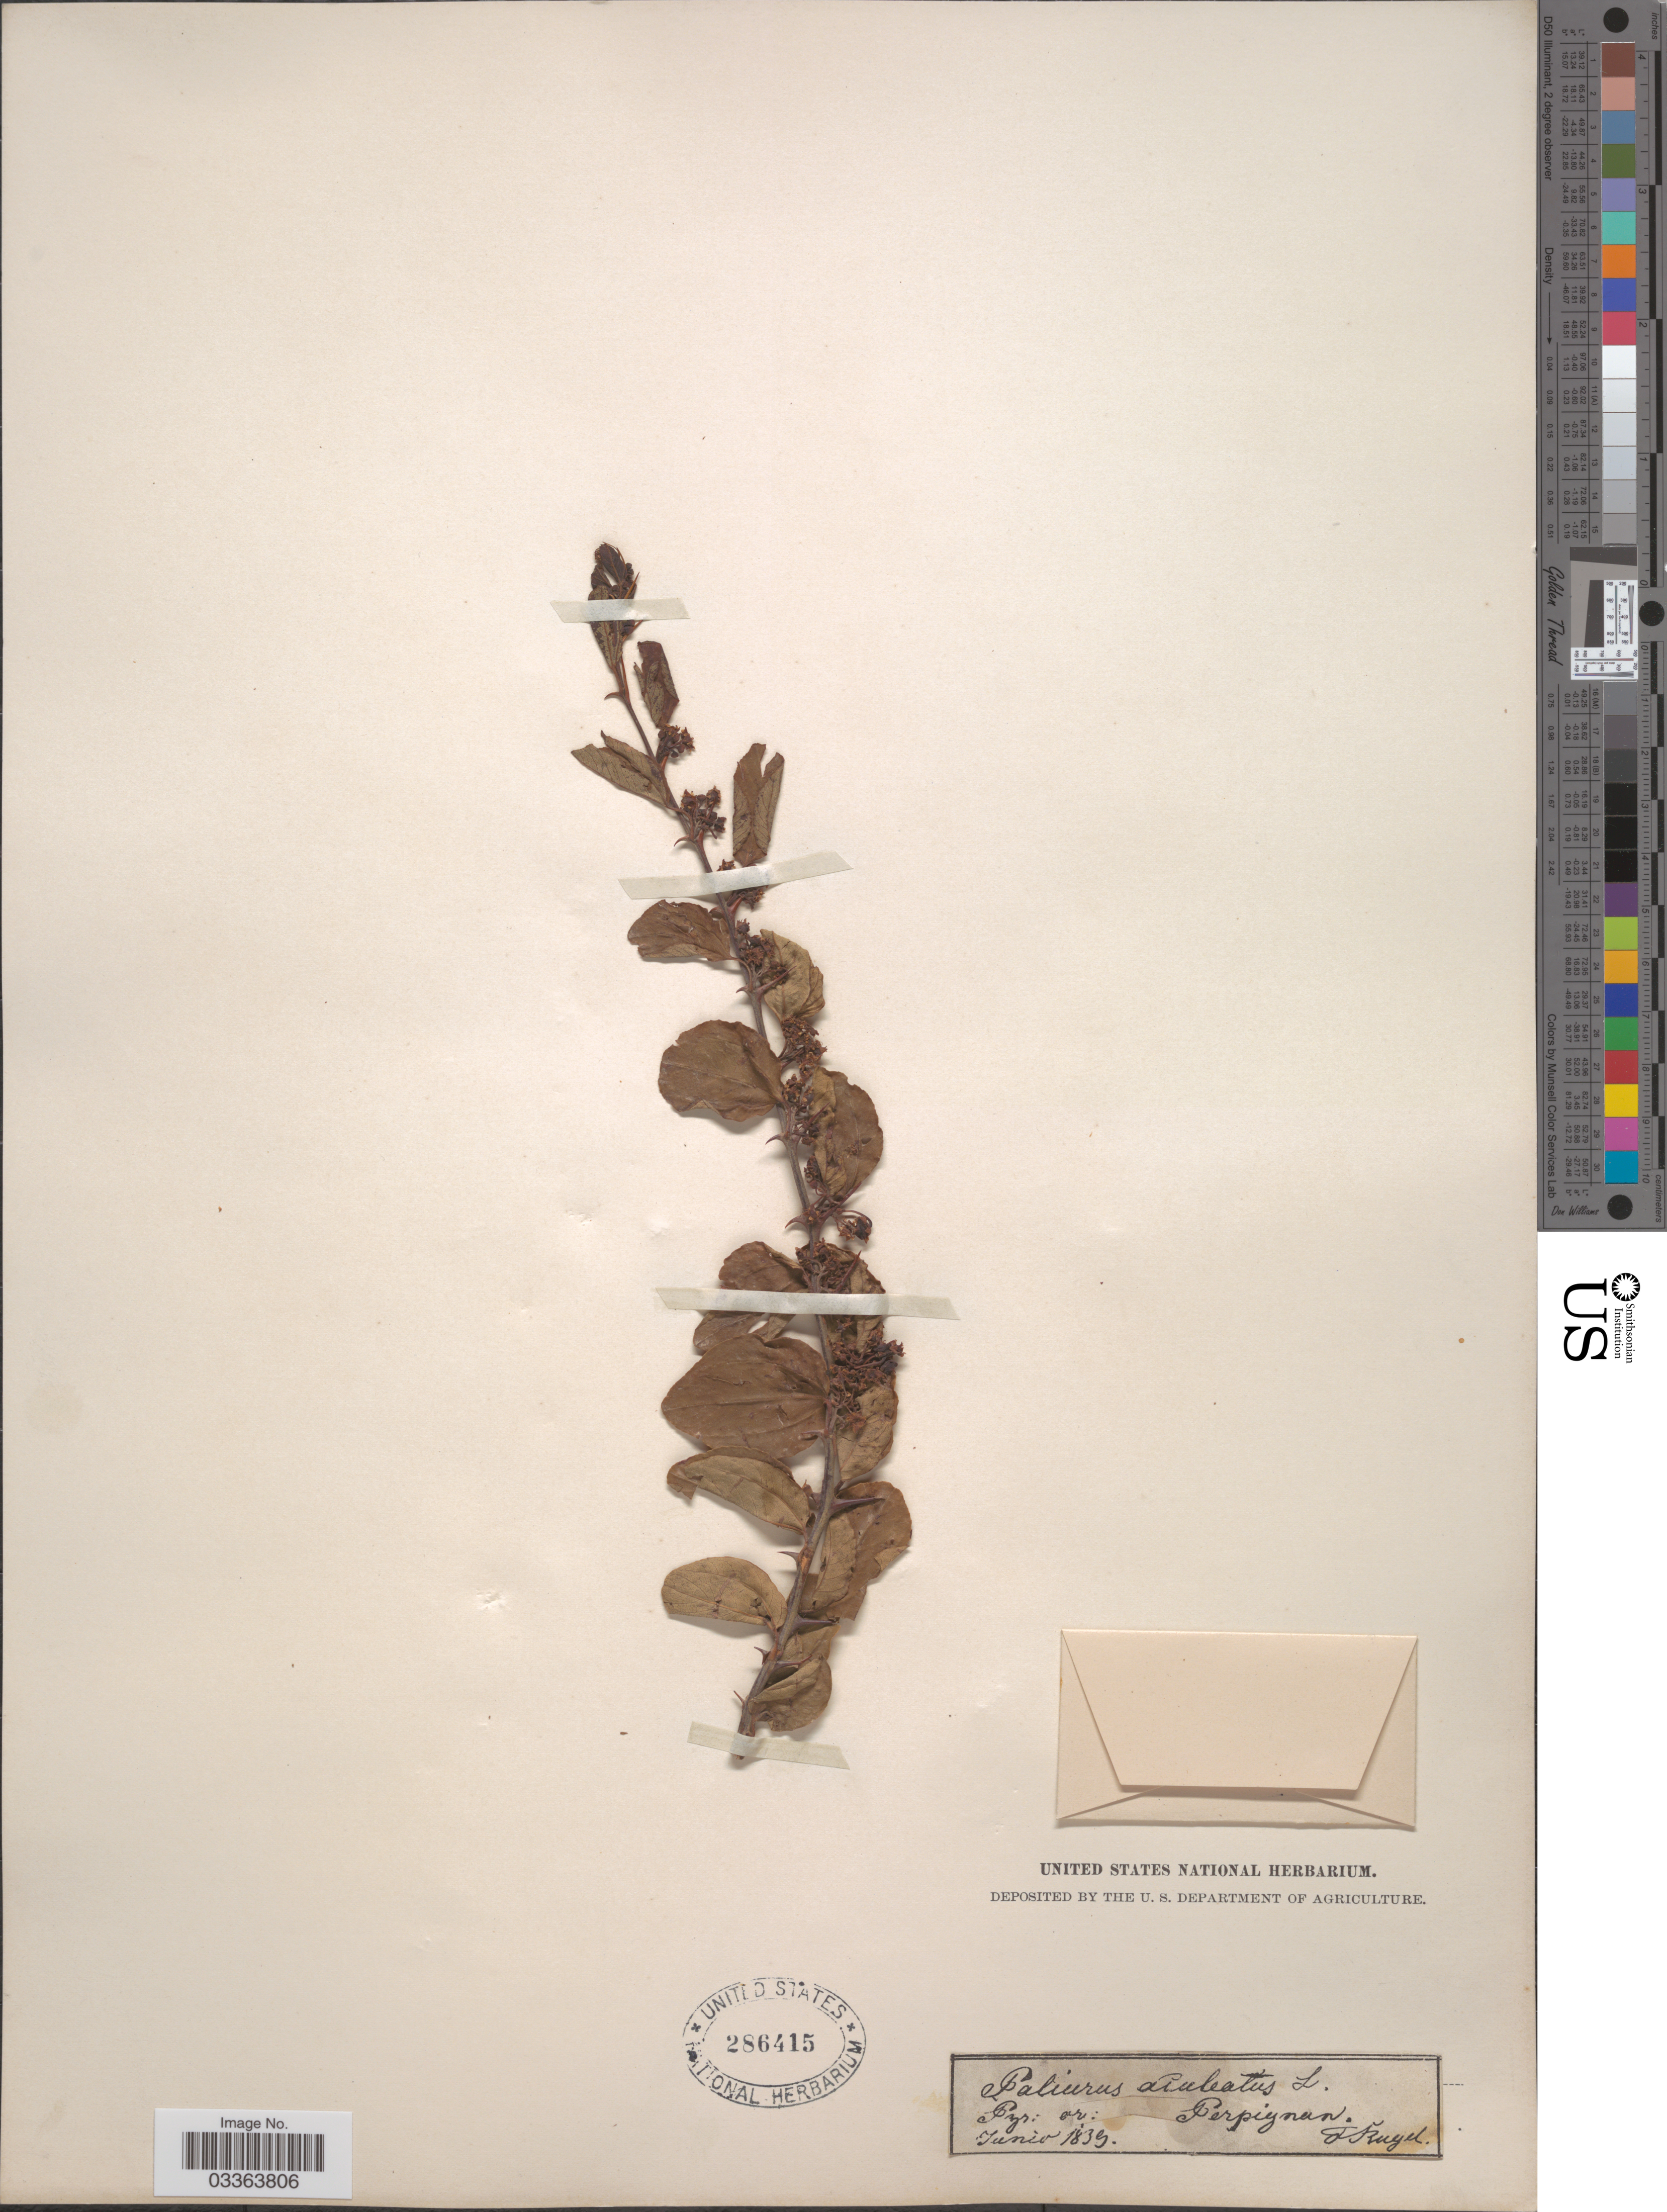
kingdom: Plantae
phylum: Tracheophyta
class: Magnoliopsida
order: Rosales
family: Rhamnaceae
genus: Paliurus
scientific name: Paliurus aculeatus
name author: Lam.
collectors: F. Rugel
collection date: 1839-06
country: France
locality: Pyr. or: Perpignan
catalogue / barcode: US 286415